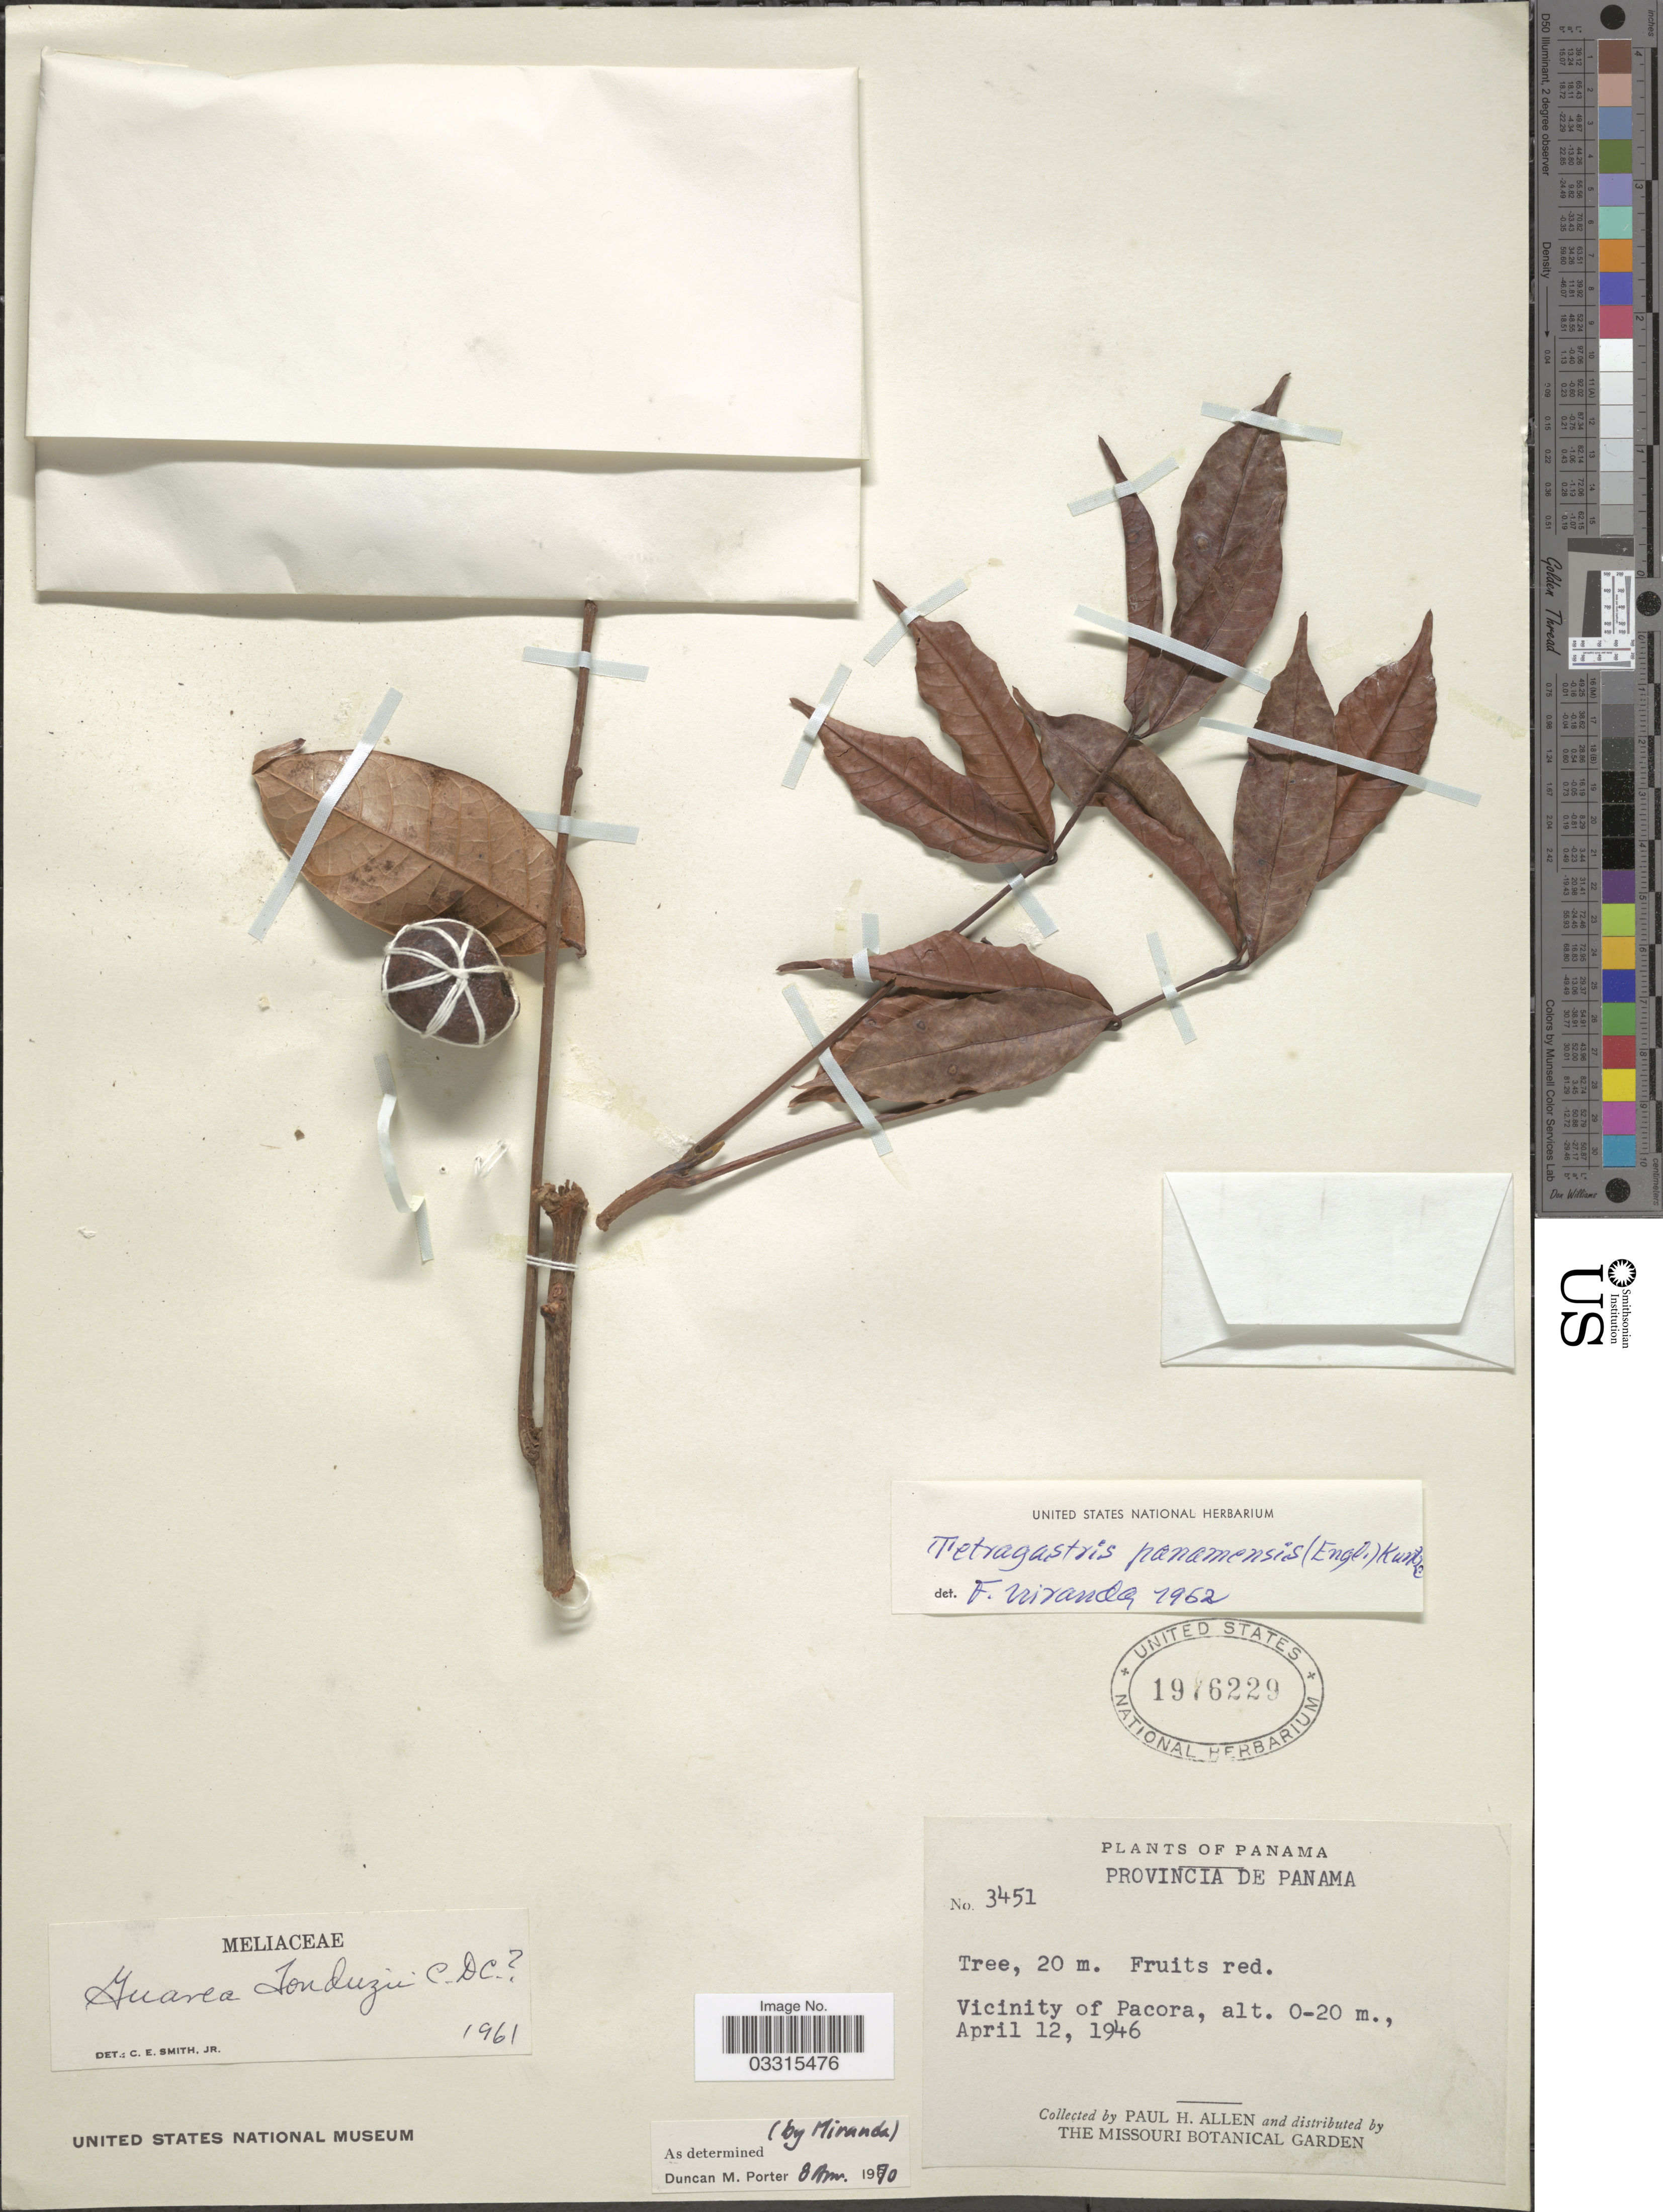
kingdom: Plantae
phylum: Tracheophyta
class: Magnoliopsida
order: Sapindales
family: Burseraceae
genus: Protium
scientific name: Protium stevensonii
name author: (Standl.) Daly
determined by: Daly, Douglas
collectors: P. H. Allen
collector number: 3451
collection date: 1946-04-12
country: Panama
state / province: Panamá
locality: Vicinity of Pacora.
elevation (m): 0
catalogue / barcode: US 1976229